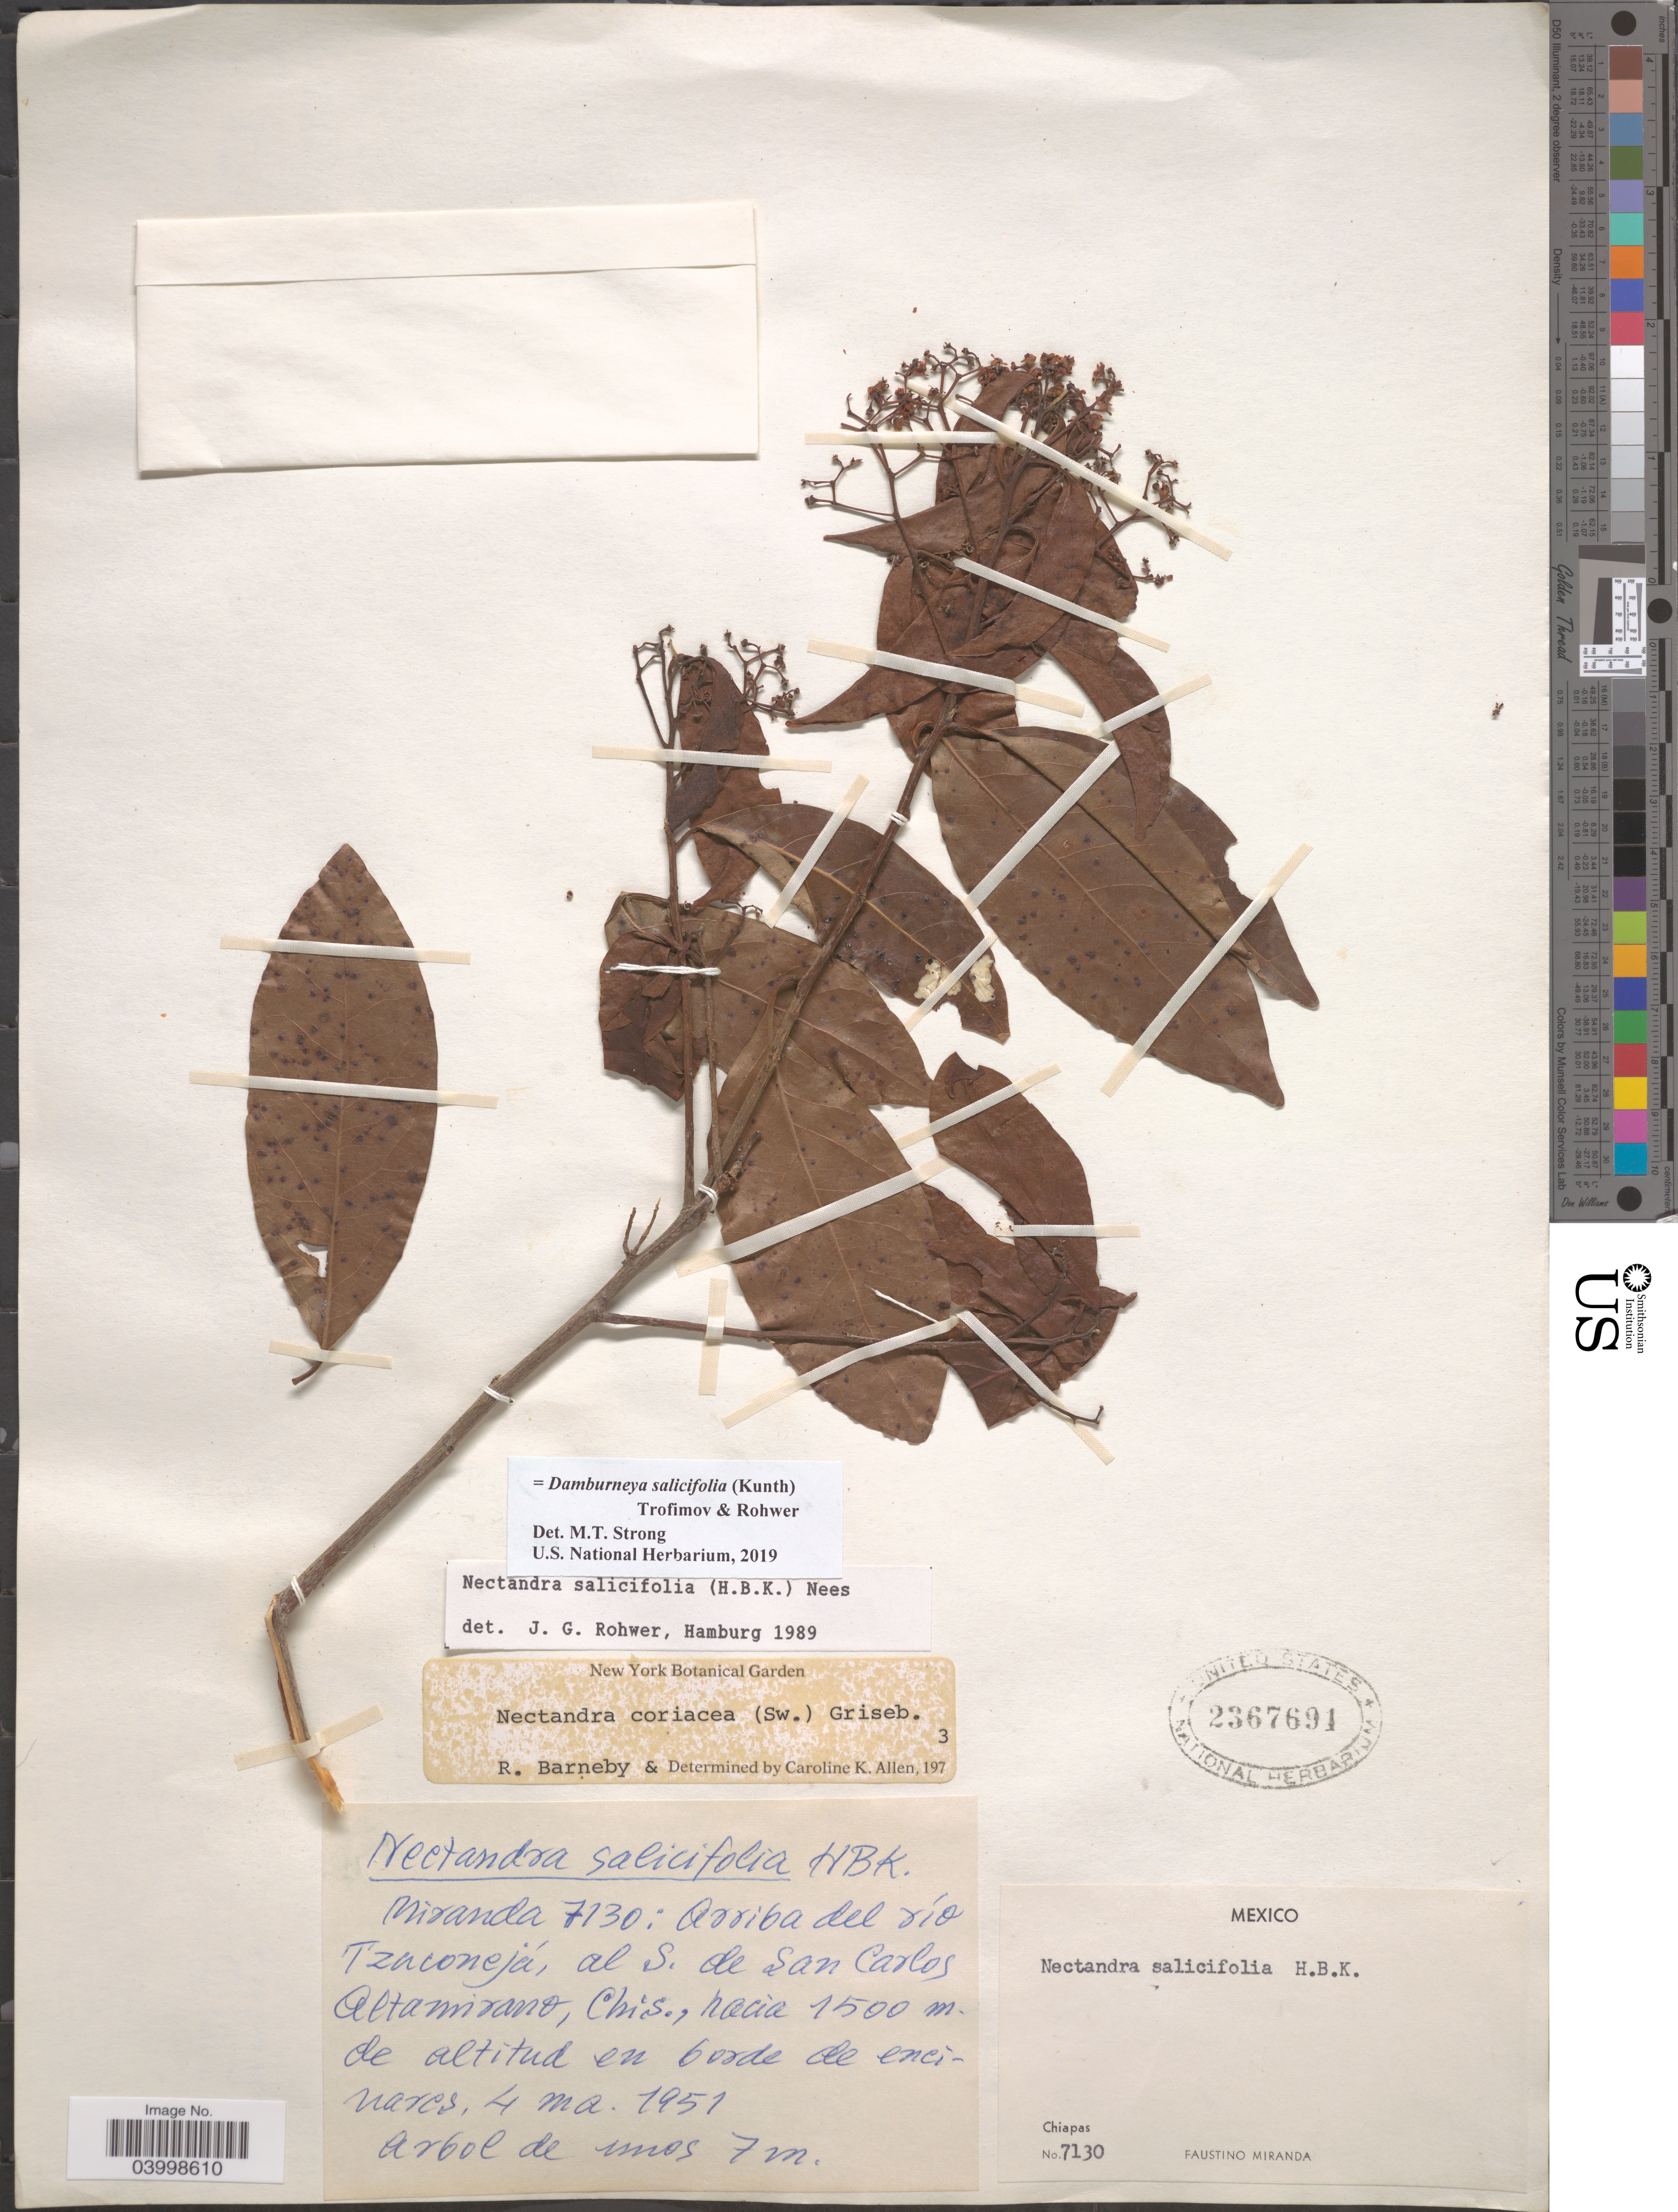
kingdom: Plantae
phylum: Tracheophyta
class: Magnoliopsida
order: Laurales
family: Lauraceae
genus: Damburneya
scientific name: Damburneya salicifolia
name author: (Kunth) Trofimov & Rohwer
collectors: F. Miranda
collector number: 7130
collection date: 1951-05-04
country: Mexico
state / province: Chiapas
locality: Arriba del río Tzaconejá, al S. de San Carlos Altamirano.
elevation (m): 1500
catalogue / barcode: US 2367691